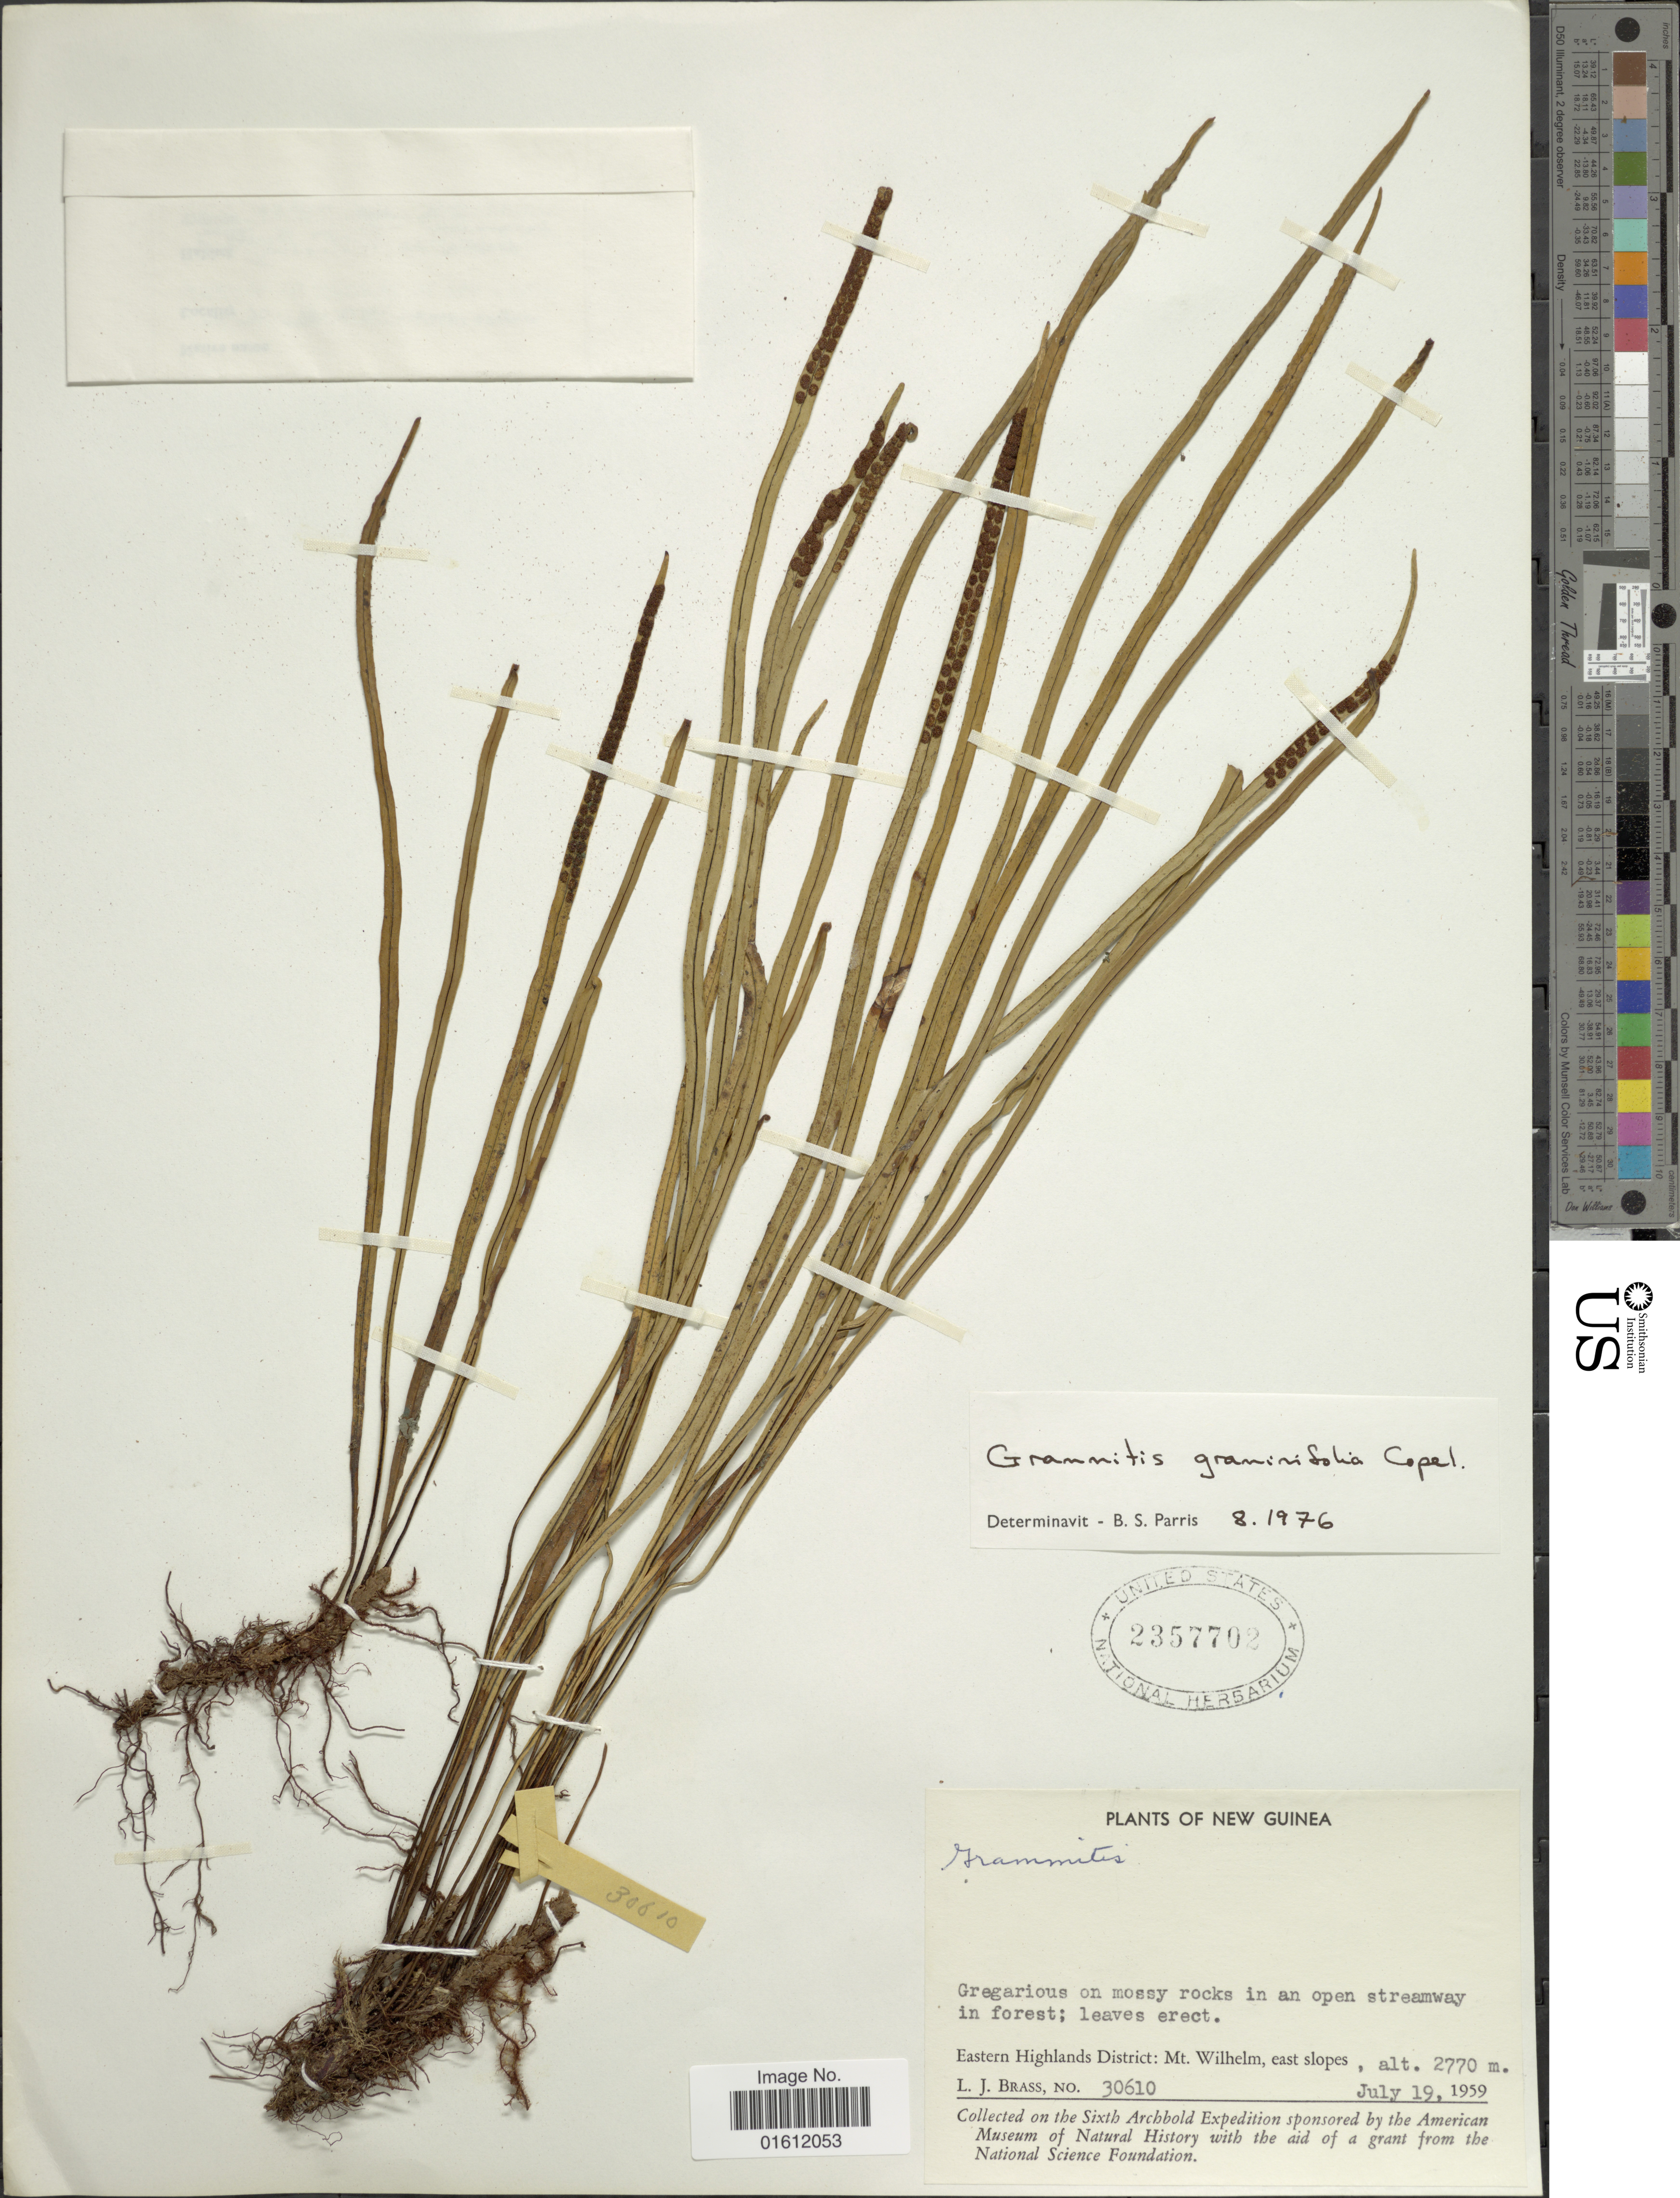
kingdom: Plantae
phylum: Tracheophyta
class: Polypodiopsida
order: Polypodiales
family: Polypodiaceae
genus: Oreogrammitis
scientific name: Oreogrammitis graminifolia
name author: (Copel.) Parris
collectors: L. J. Brass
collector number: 30610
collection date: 1959-07-19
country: Papua New Guinea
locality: New Guinea, Eastern Highlands Disrtrict: Mt Wilhelm, east slopes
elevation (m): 2770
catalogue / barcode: US 2357702